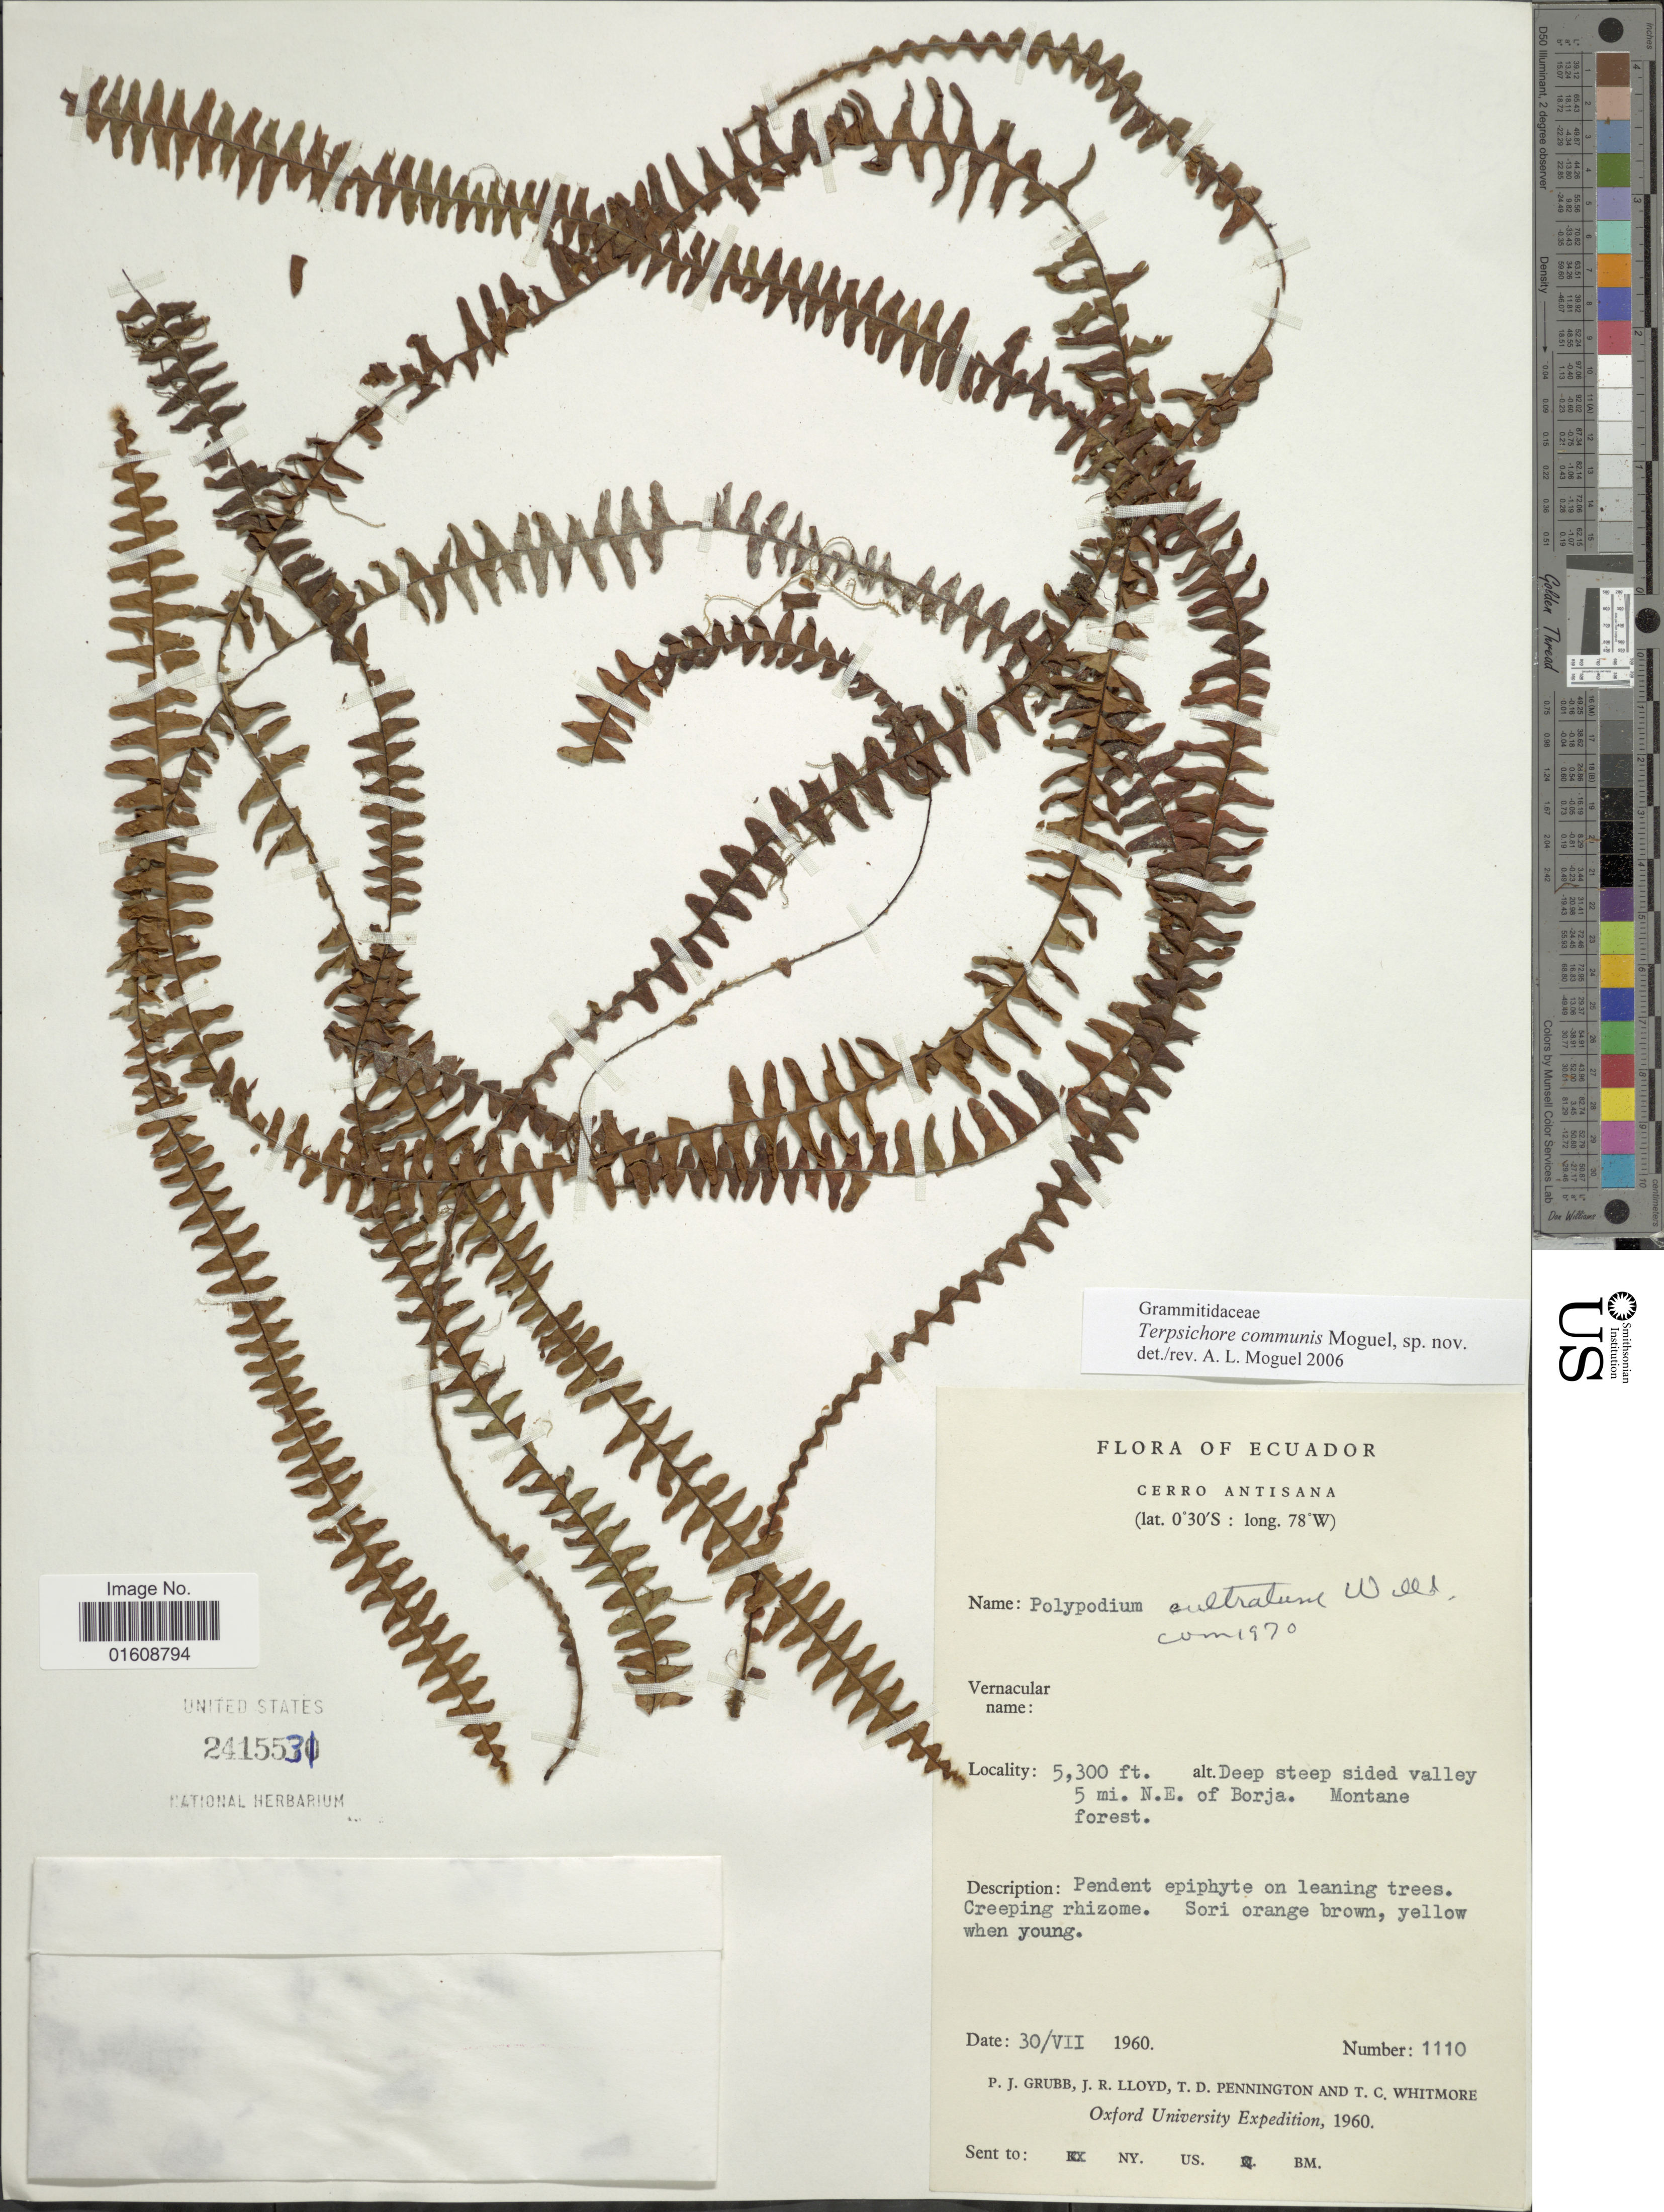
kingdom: Plantae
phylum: Tracheophyta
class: Polypodiopsida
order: Polypodiales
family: Polypodiaceae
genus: Alansmia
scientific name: Alansmia cultrata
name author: (Bory ex Willd.) Moguel & M. Kessler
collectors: P. J. Grubb, J. R. Lloyd, T. D. Pennington & T. C. Whitmore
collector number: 1110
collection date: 1960-07-30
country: Ecuador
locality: Cerro Antisana. Deep steep sided valley 5 mi. N.E. of Borja. Montane forest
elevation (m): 1615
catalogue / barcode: US 2415531